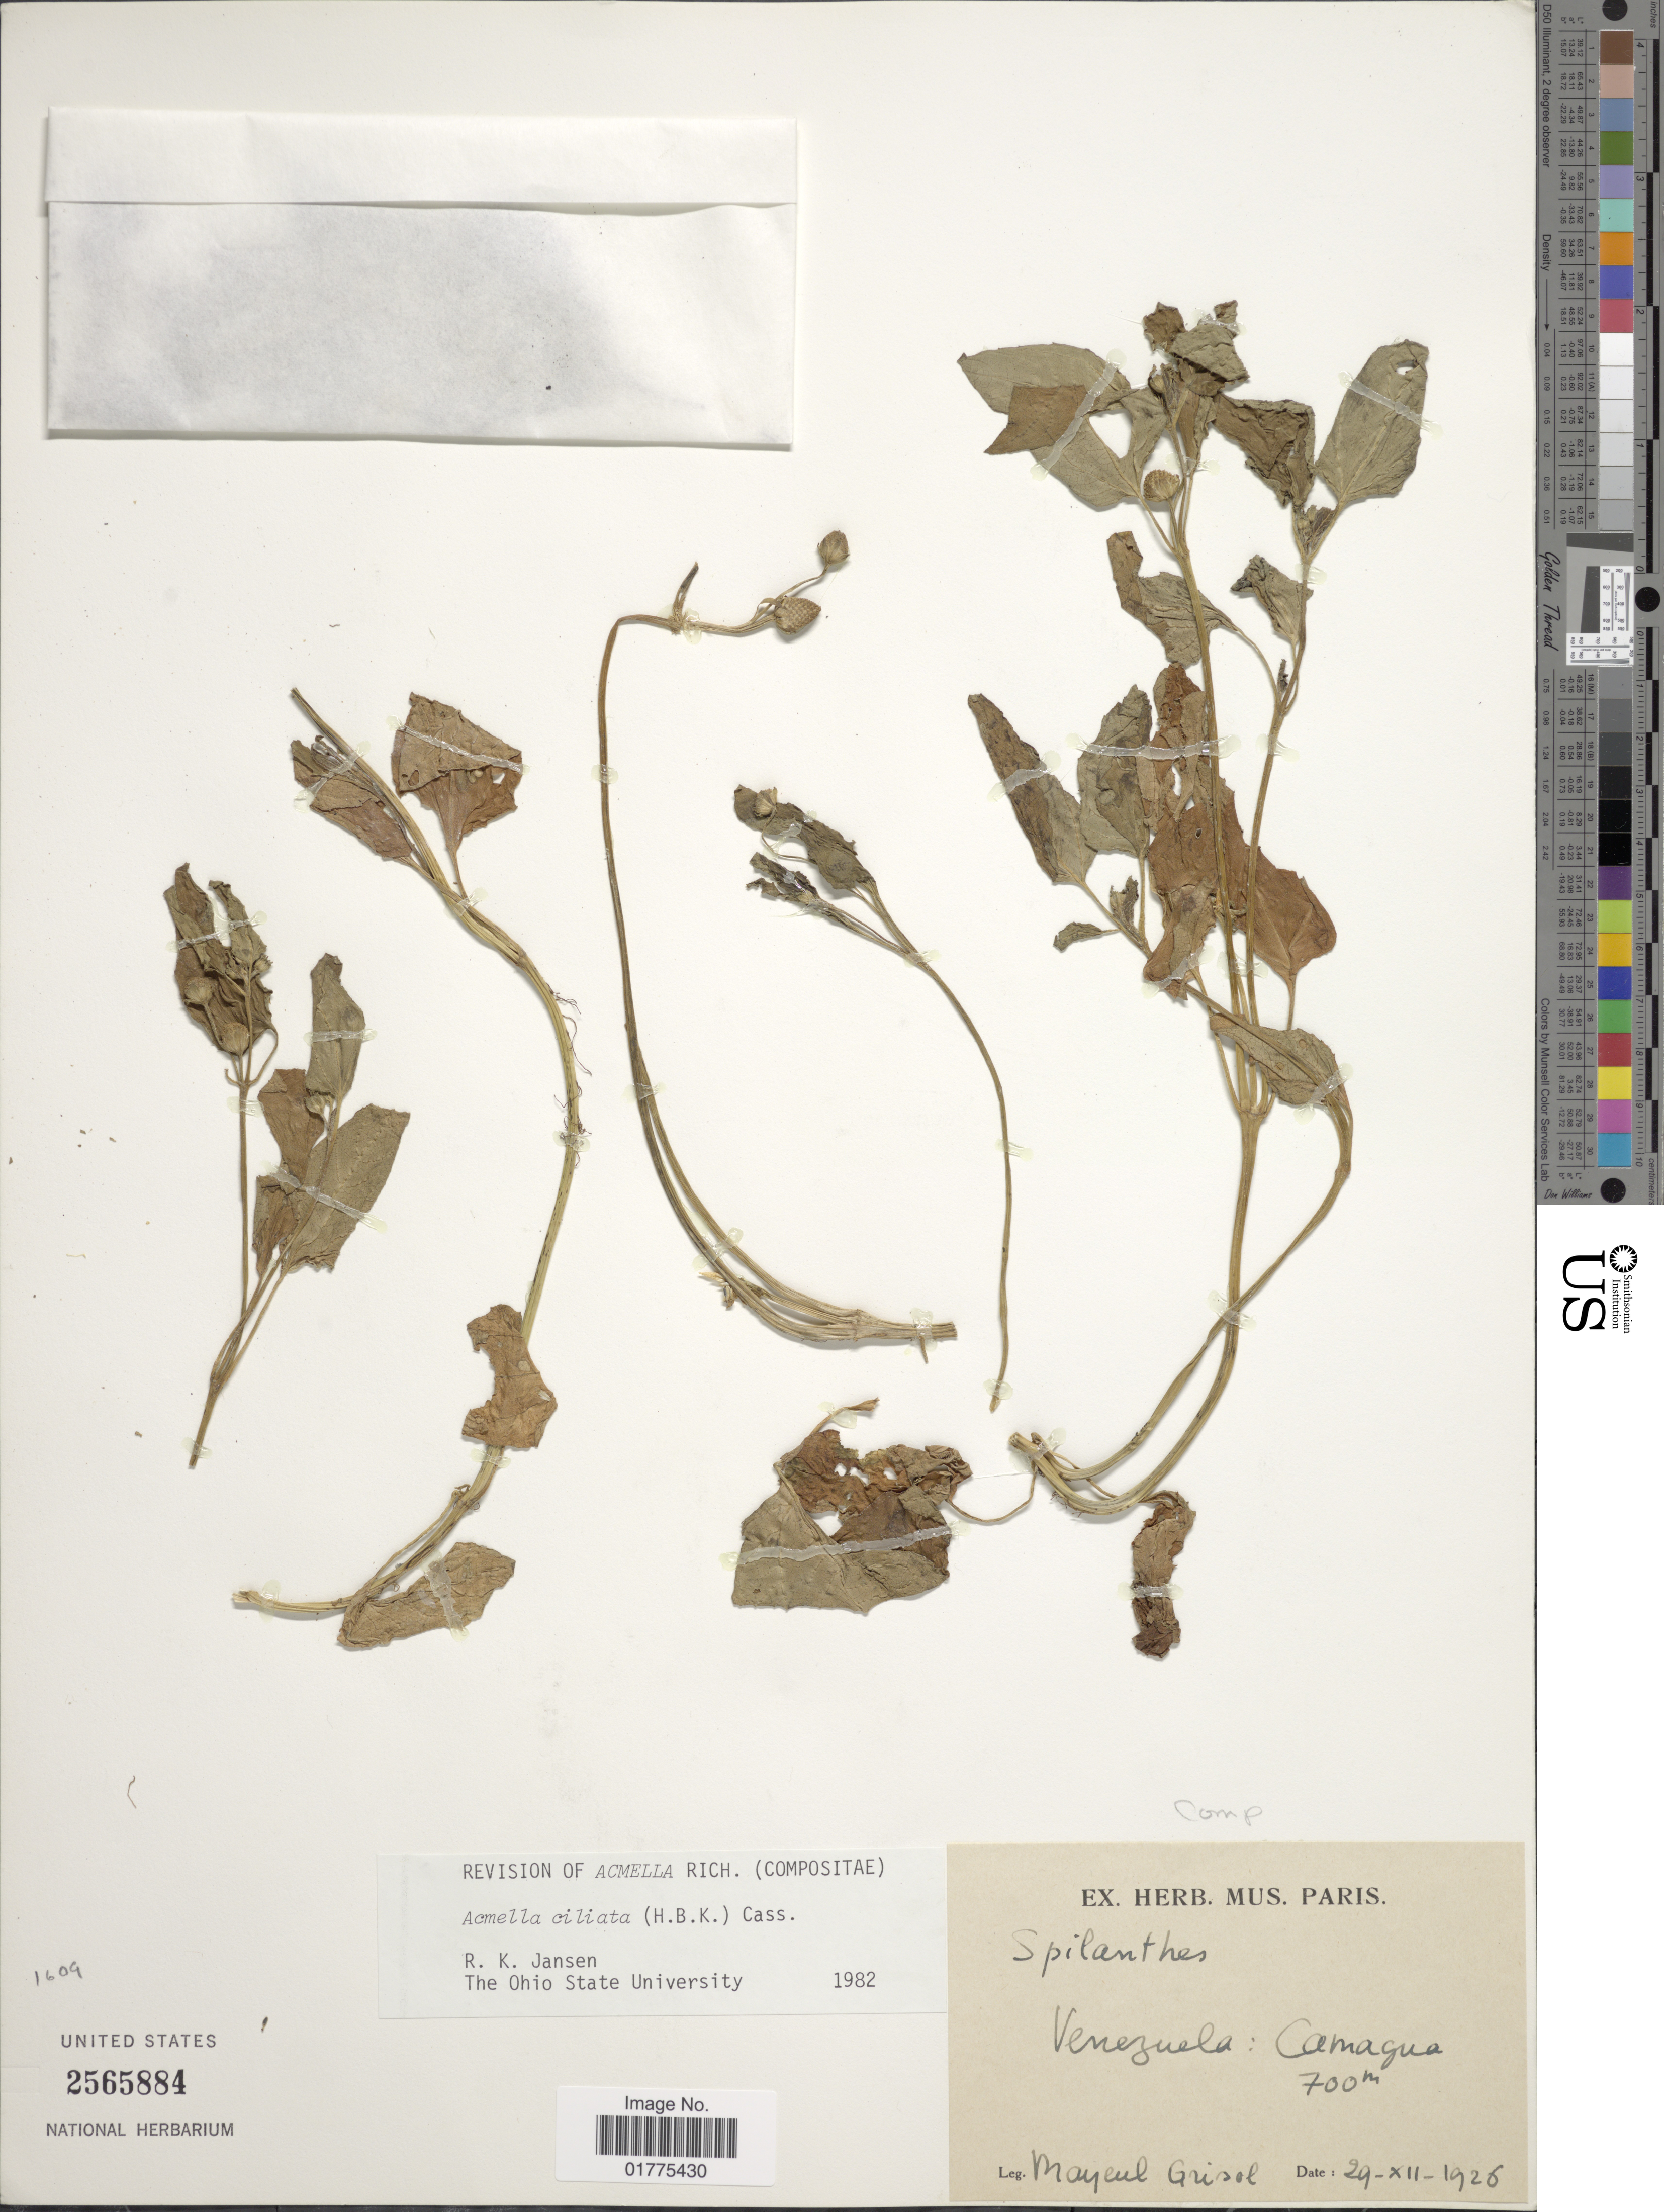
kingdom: Plantae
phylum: Tracheophyta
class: Magnoliopsida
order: Asterales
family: Asteraceae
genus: Acmella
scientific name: Acmella ciliata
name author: (Kunth) Cass.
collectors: M. Grisol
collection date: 1926-12-29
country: Venezuela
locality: Camagua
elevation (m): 700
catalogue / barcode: US 2565884